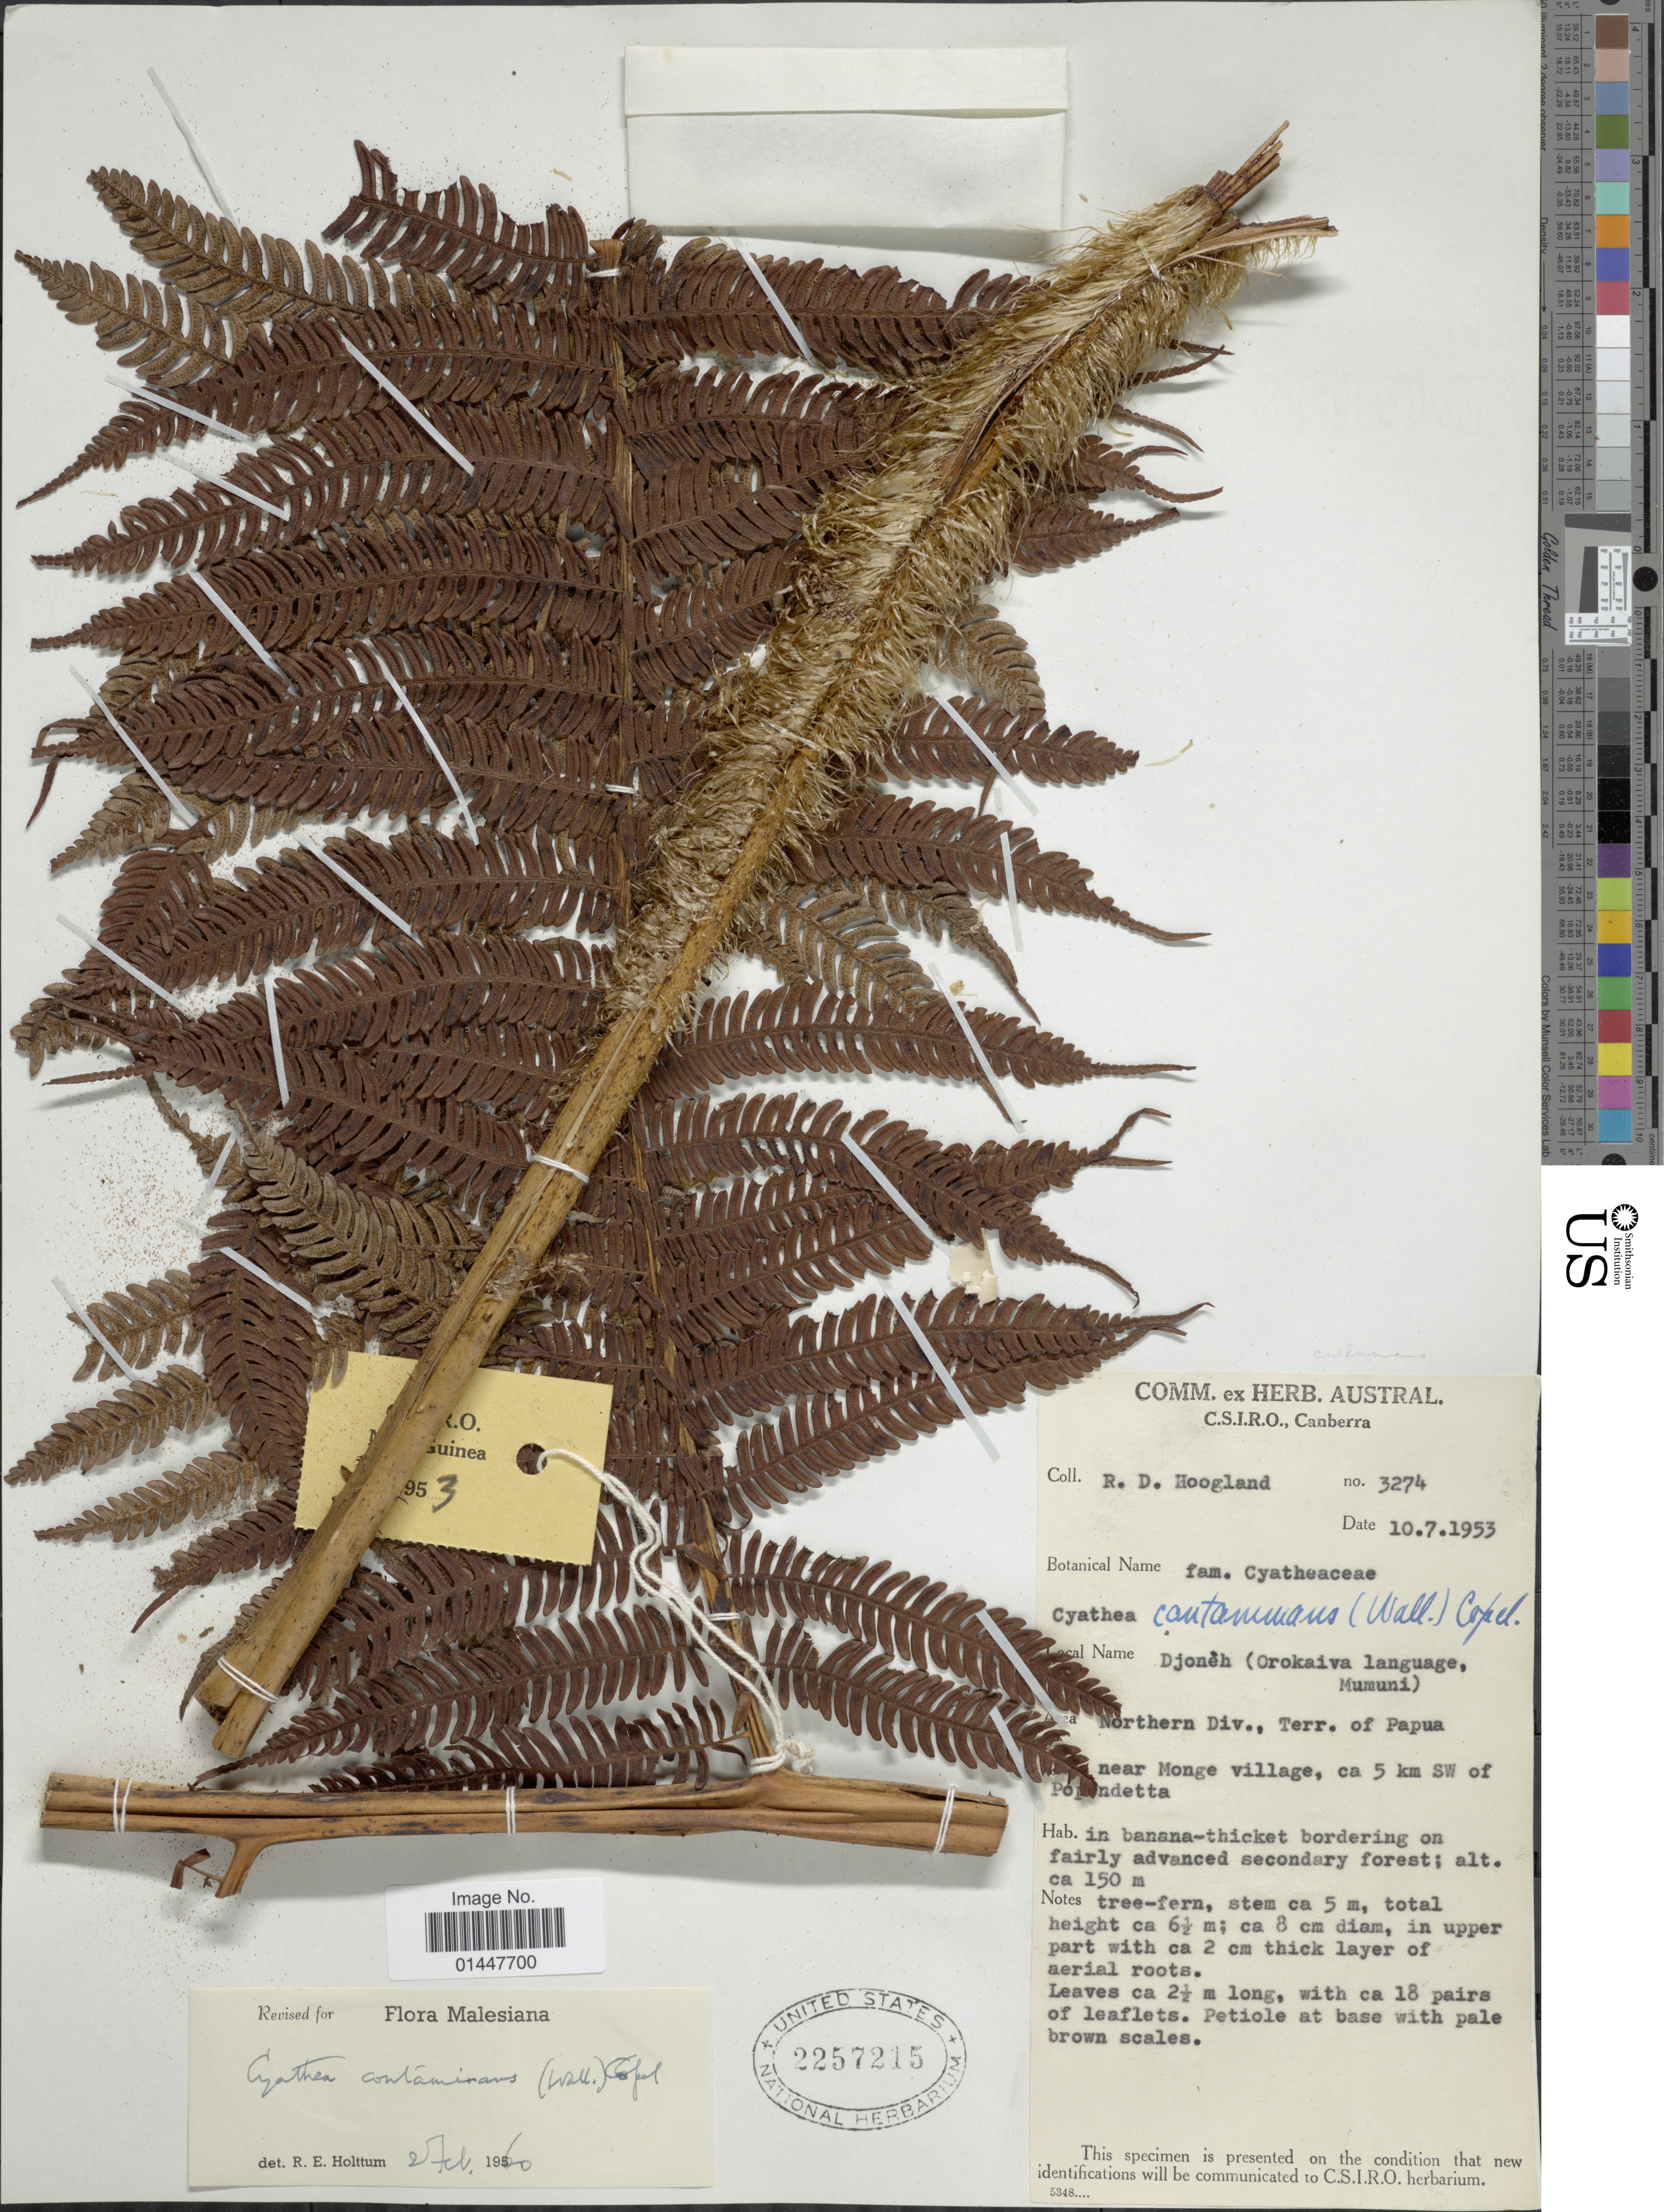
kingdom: Plantae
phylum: Tracheophyta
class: Polypodiopsida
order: Cyatheales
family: Cyatheaceae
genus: Sphaeropteris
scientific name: Sphaeropteris glauca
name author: (Blume) R.M. Tryon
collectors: R. D. Hoogland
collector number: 3274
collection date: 1953-07-10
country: Papua New Guinea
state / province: Northern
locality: Northern Div., Terr. of Papua. near Monge village, ca 5 km SW of [illegible text]. in banana-thicket bordering on fairly advanced secondary forest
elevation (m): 150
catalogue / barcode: US 2257215